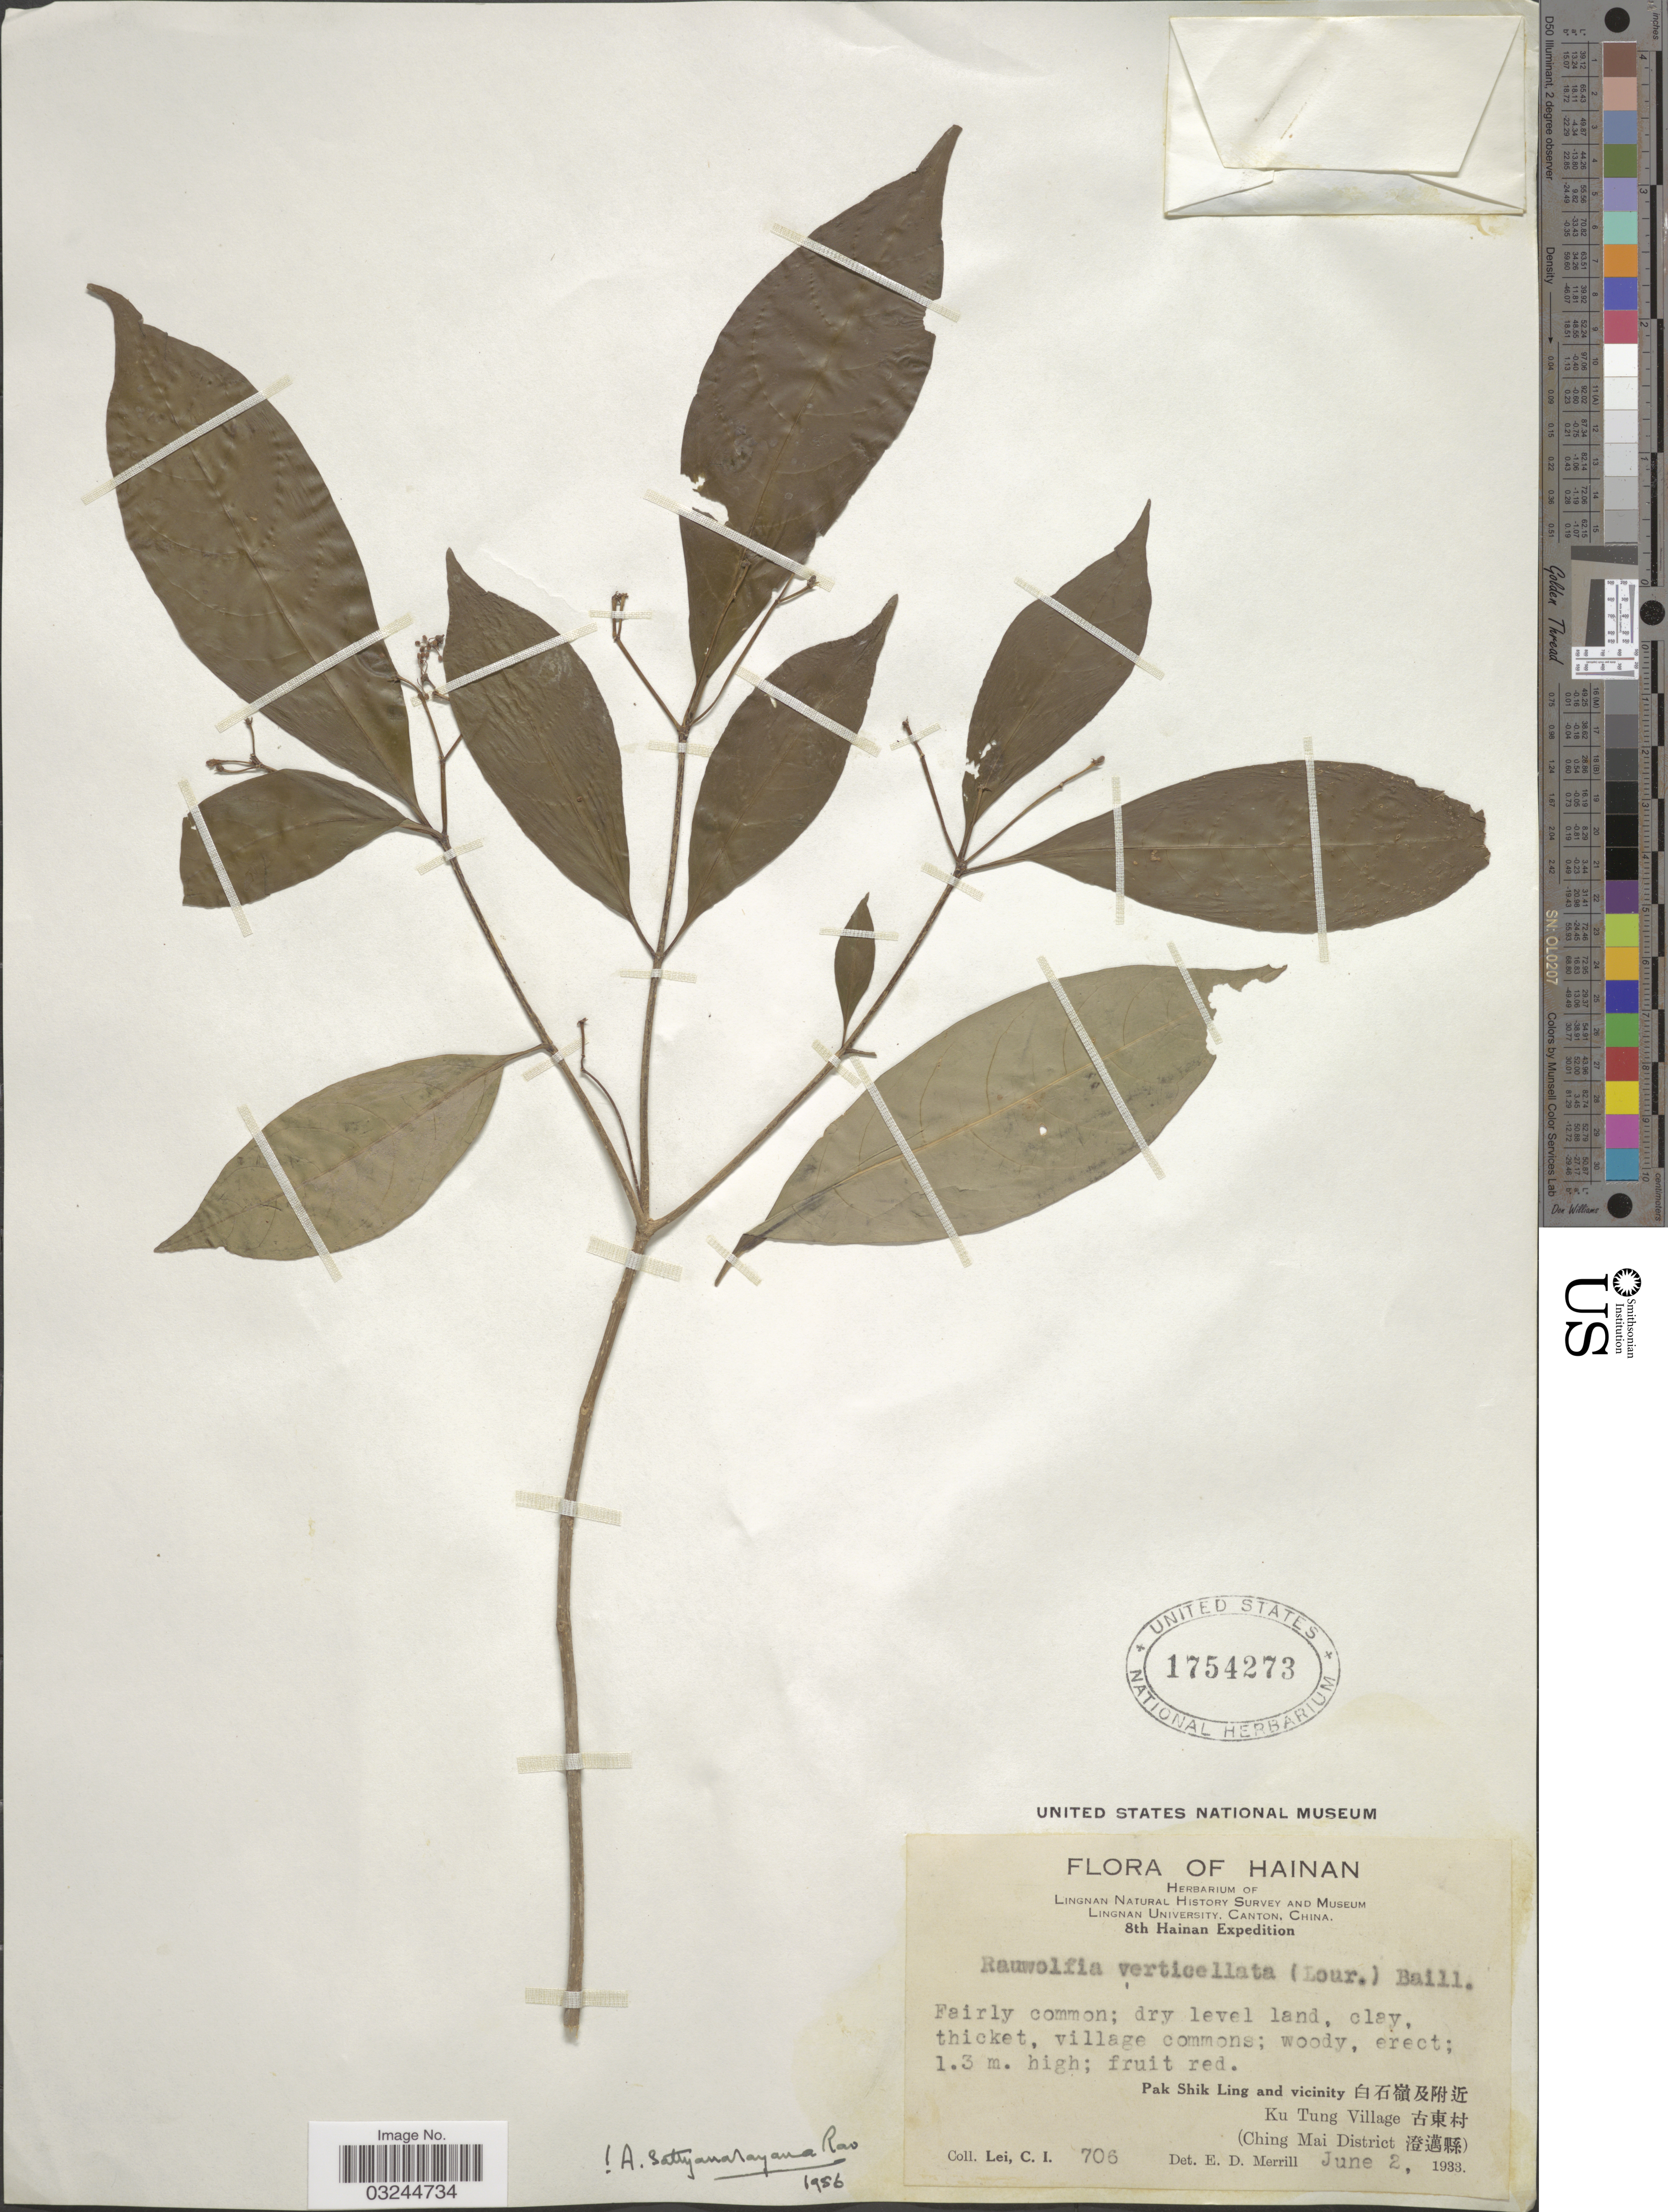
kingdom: Plantae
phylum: Tracheophyta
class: Magnoliopsida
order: Gentianales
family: Apocynaceae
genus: Rauvolfia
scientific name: Rauvolfia verticillata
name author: (Lour.) Baill.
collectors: C. I. Lei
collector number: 706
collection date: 1933-06-02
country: China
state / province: Hainan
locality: Pak Shik Ling and vicinity X. Ku Tung Village (Ching Mai District).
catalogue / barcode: US 1754273